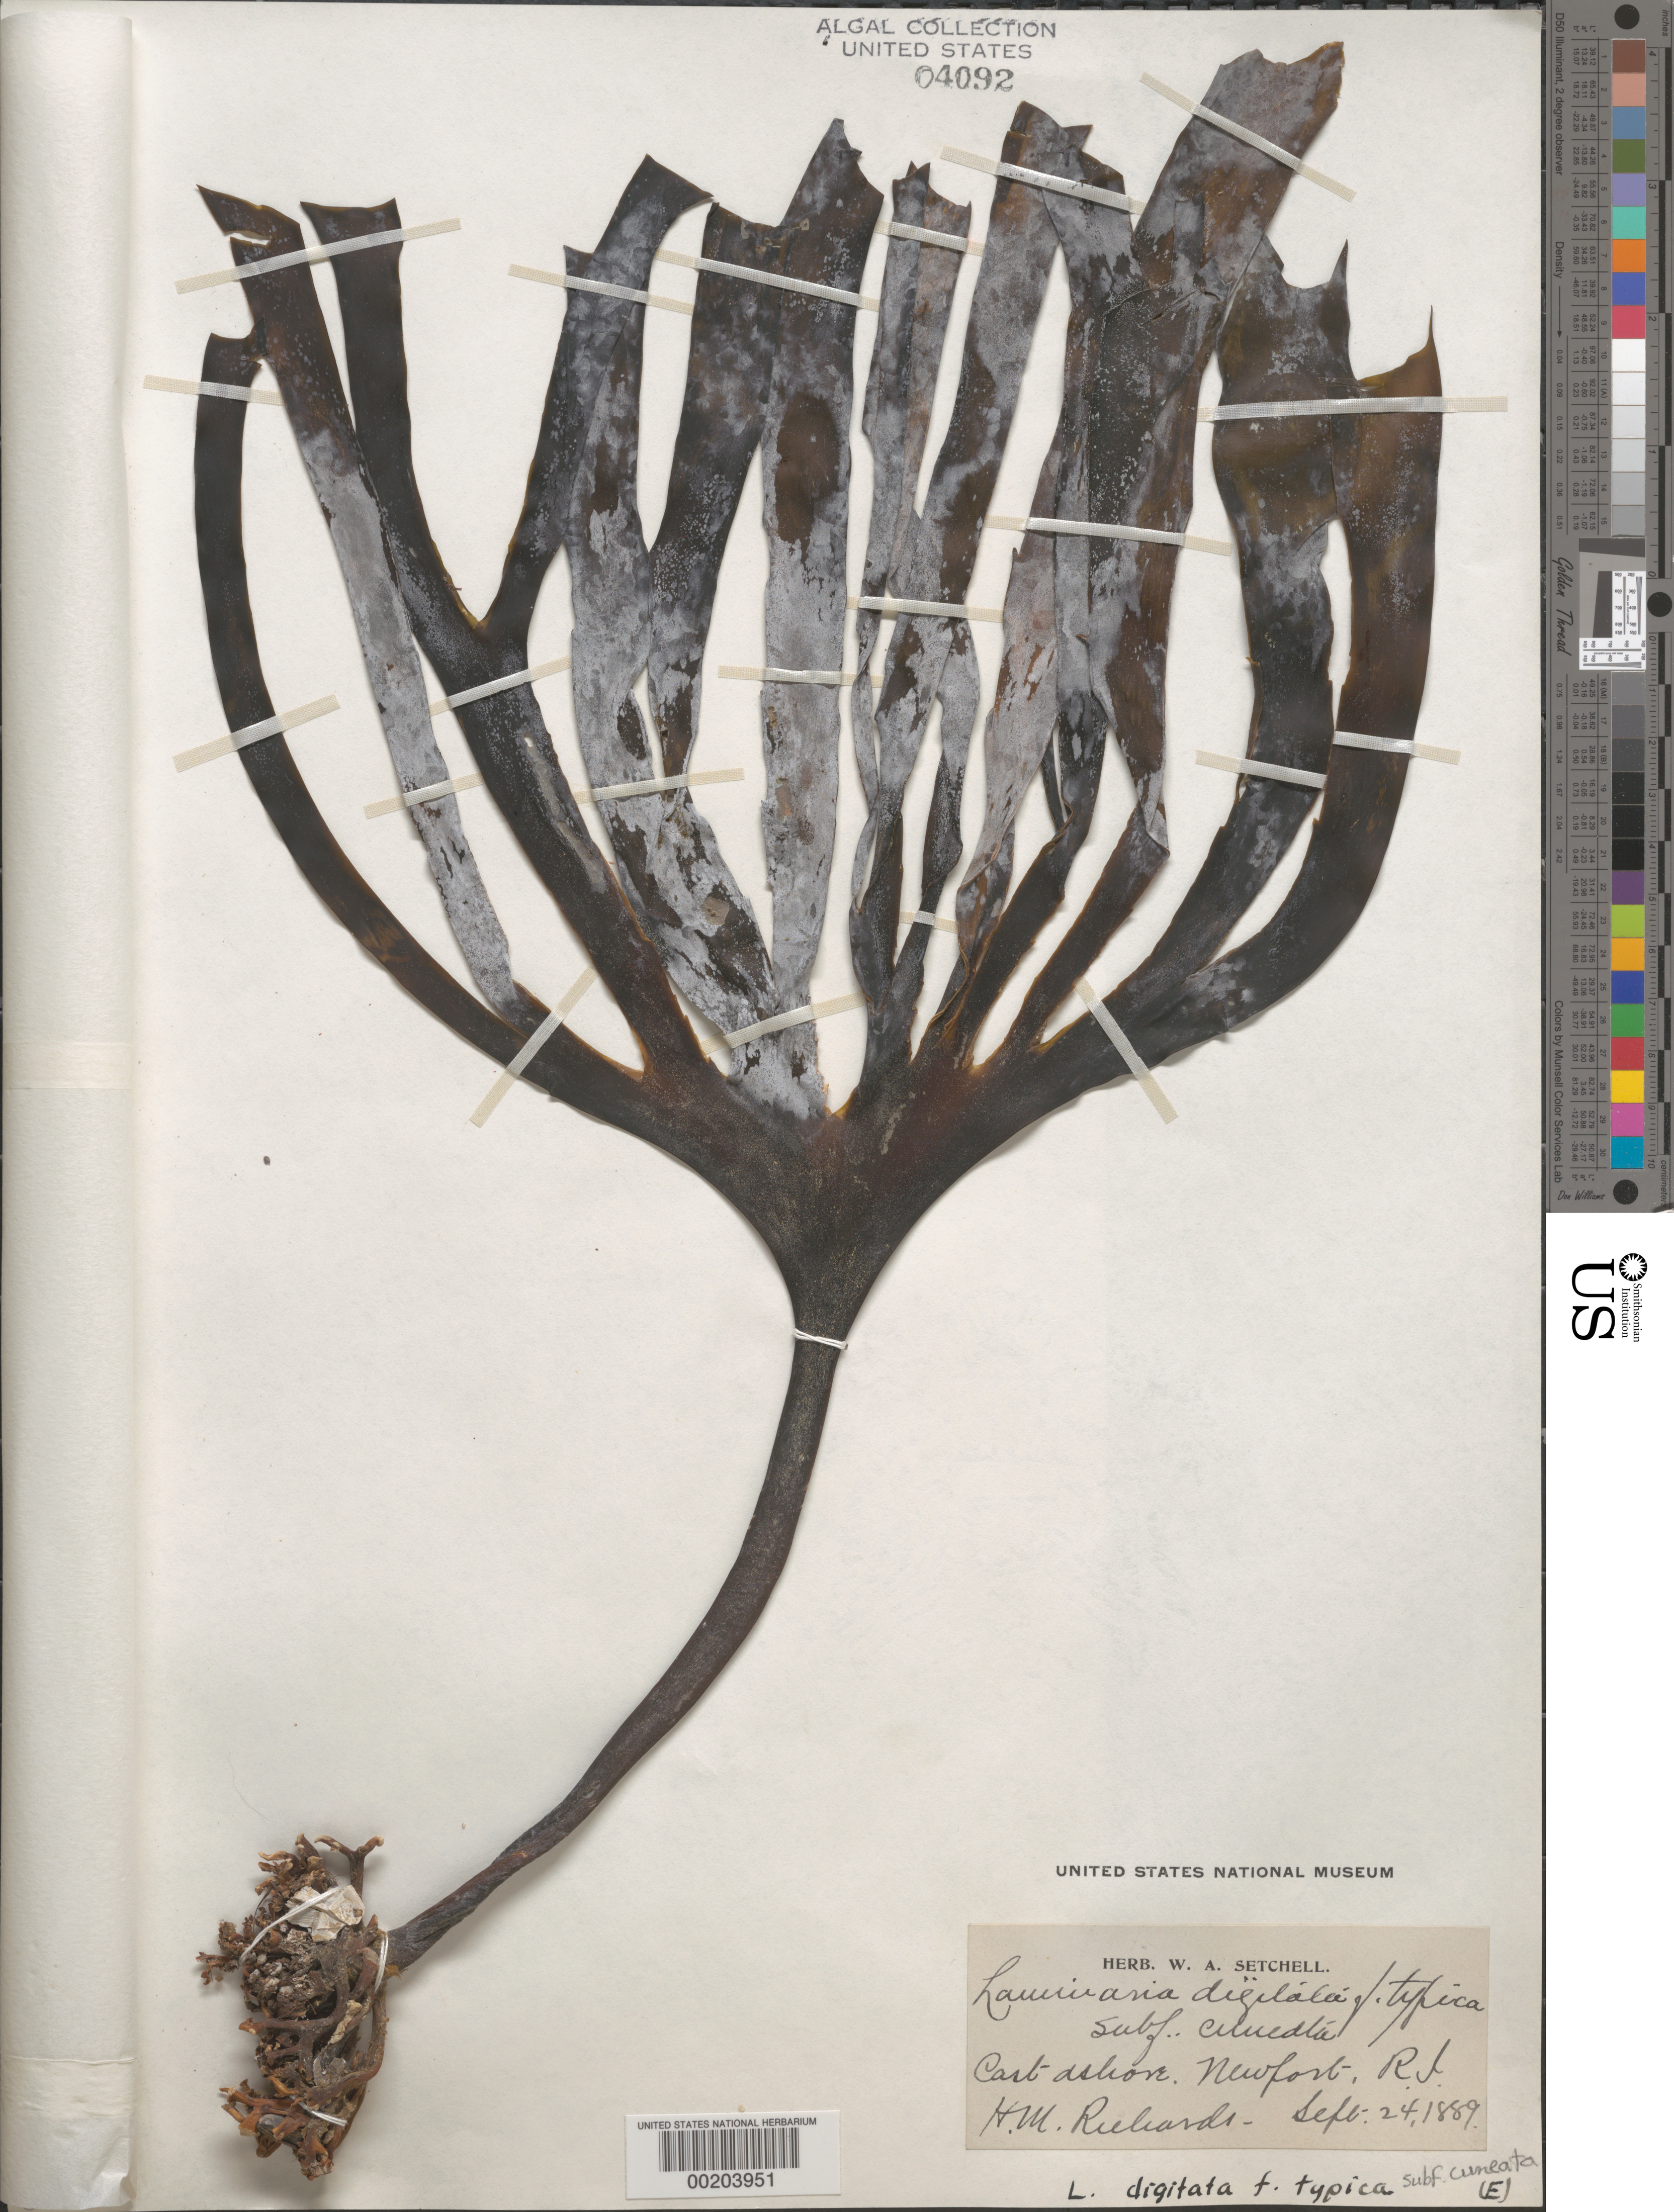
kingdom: Chromista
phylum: Ochrophyta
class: Phaeophyceae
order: Laminariales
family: Laminariaceae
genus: Laminaria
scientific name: Laminaria digitata f. typica subforma cuneata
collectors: H. Richards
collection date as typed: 24 Sep 1889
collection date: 1889-09-24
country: United States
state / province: Rhode Island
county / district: Newport County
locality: Newport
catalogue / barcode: US 4092